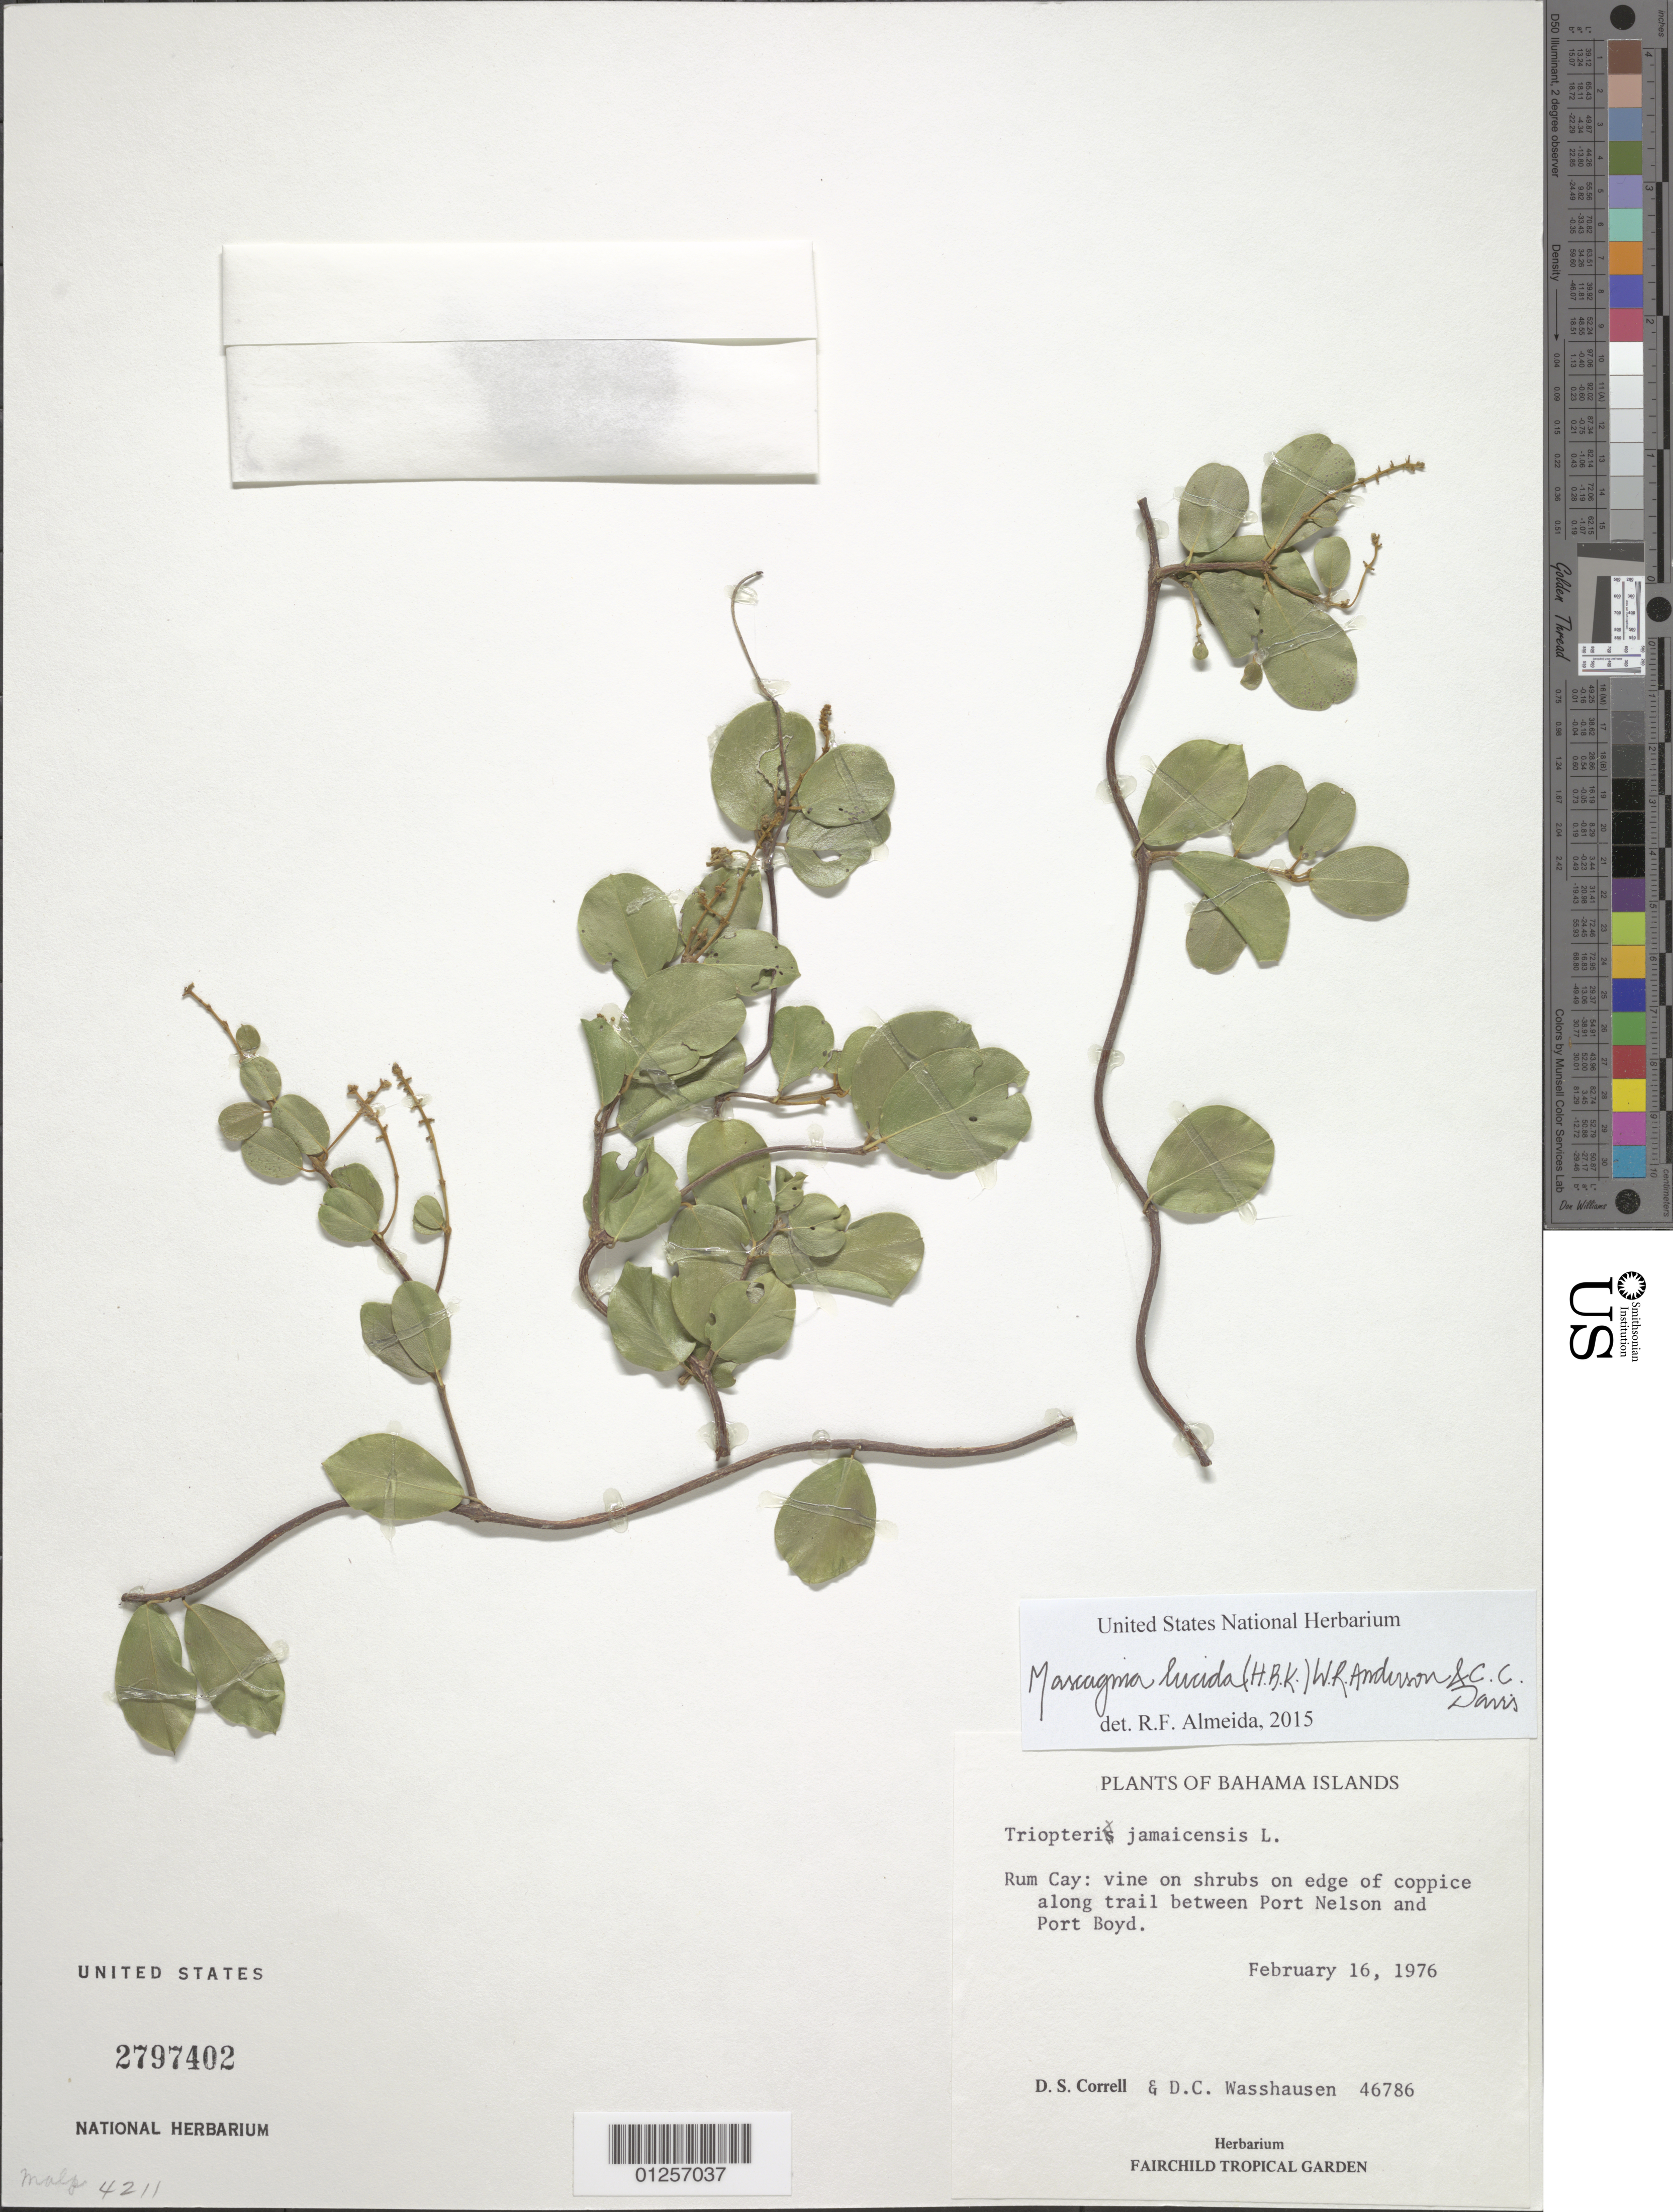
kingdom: Plantae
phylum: Tracheophyta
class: Magnoliopsida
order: Malpighiales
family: Malpighiaceae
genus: Mascagnia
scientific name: Mascagnia lucida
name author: (Kunth) W.R. Anderson & C. Davis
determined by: De Almeida, R. F., (HUEFS), Universidade Estadual de Feira de Santana (BRAZIL)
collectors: D. S. Correll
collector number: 46786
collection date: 1976-02-16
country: Bahamas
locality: Rum Cay, along trail between Port Nelson and Port Boyd.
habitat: On shrubs on edge of coppice along trail.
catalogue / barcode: US 2797402